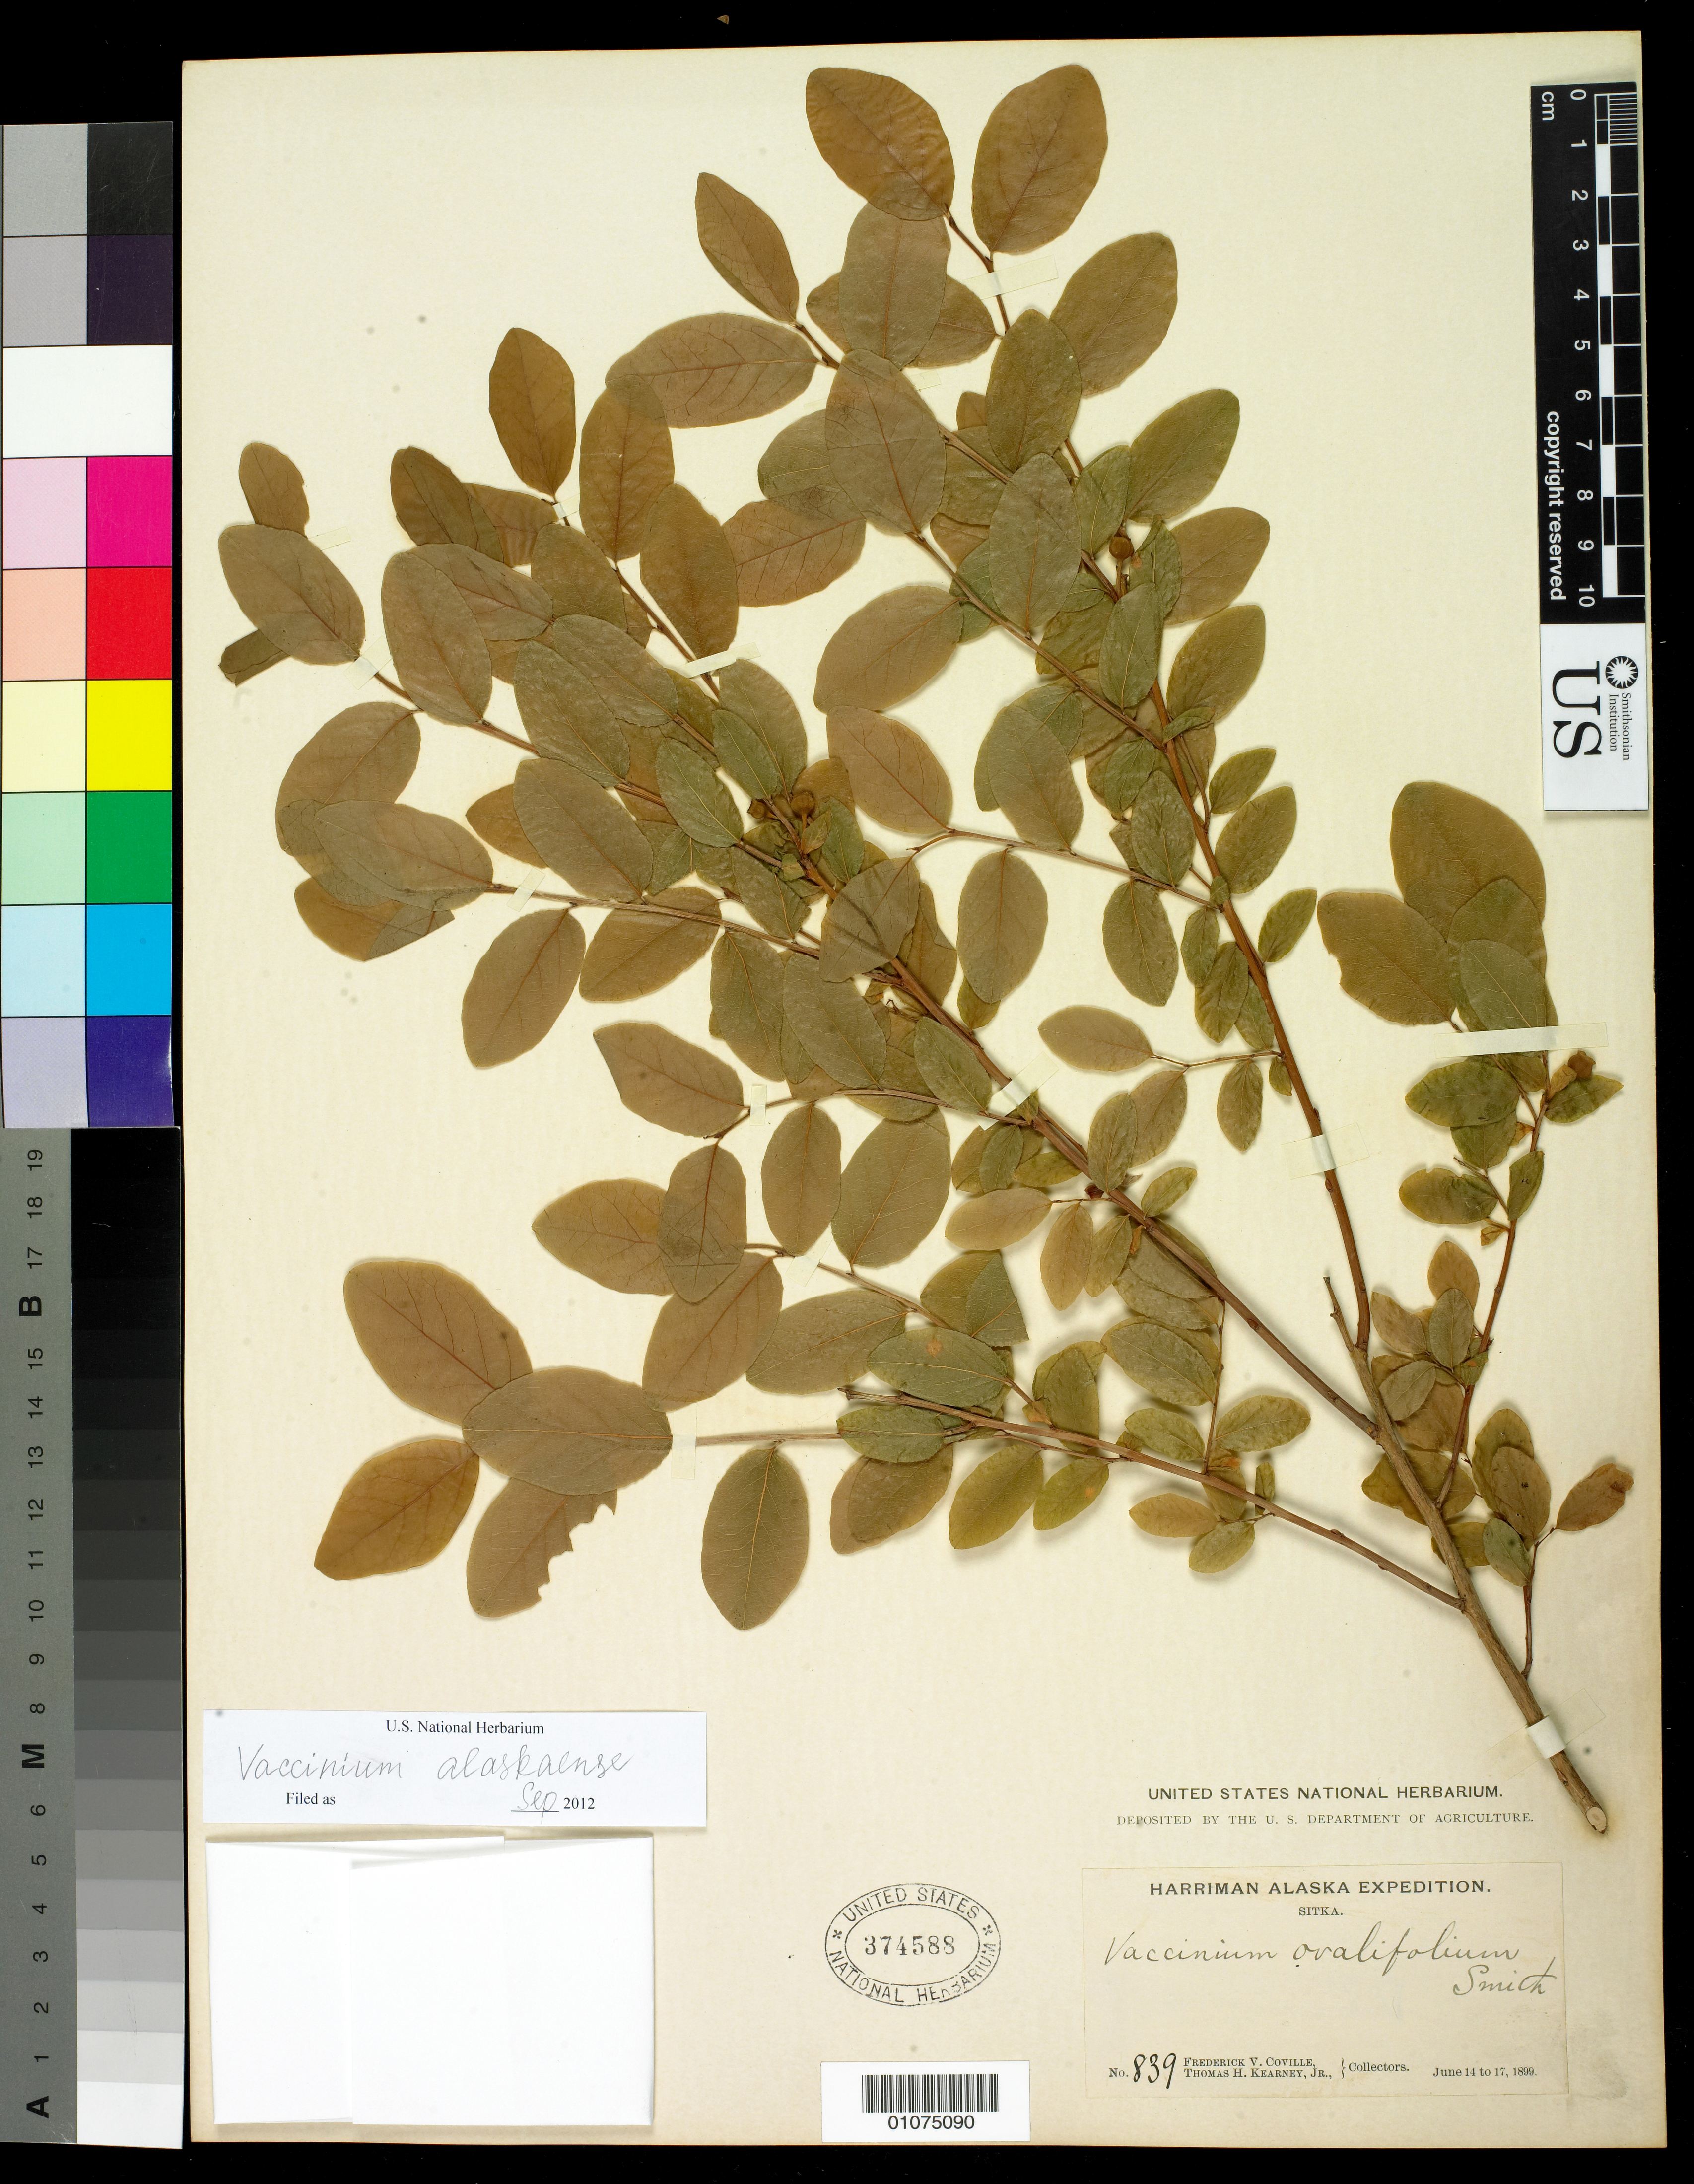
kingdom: Plantae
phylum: Tracheophyta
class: Magnoliopsida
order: Ericales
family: Ericaceae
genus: Vaccinium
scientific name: Vaccinium alaskaense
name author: Howell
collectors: F. V. Coville & T. H. Kearney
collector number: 839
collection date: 1899-06-14/1899-06-17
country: United States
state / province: Alaska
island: Baranof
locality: Sitka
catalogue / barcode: US 374588